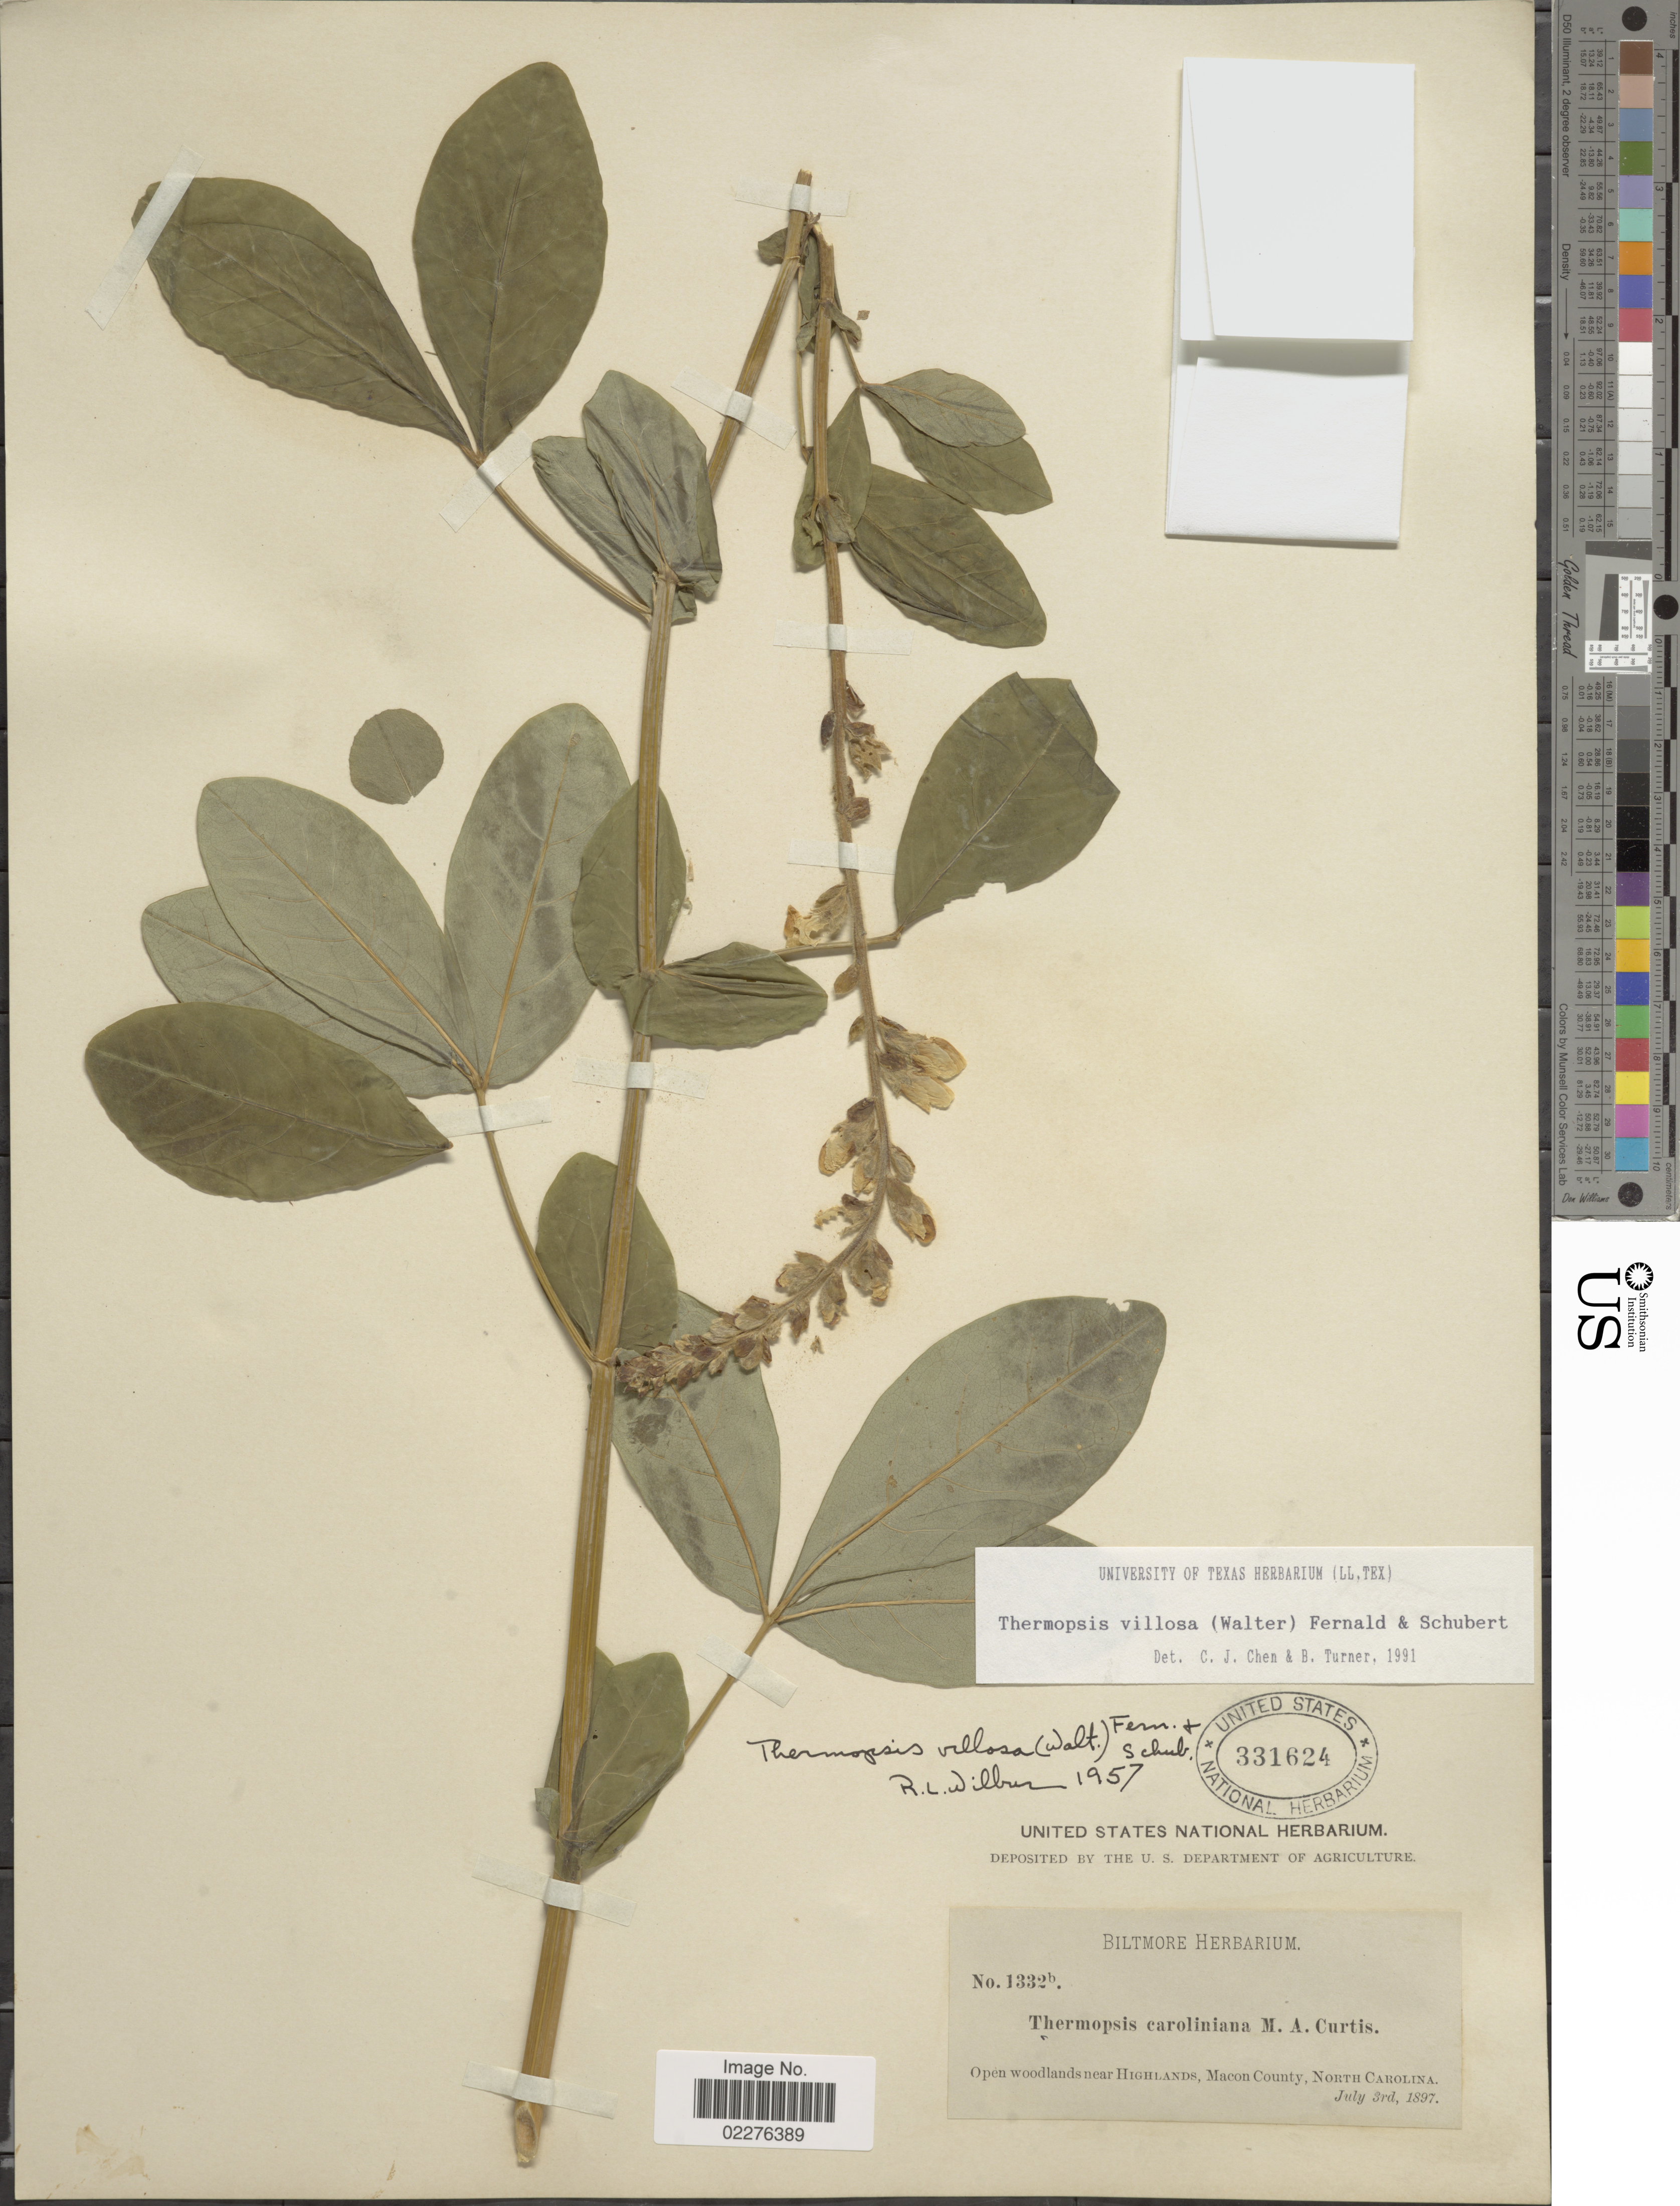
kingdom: Plantae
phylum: Tracheophyta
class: Magnoliopsida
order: Fabales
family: Fabaceae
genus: Thermopsis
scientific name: Thermopsis villosa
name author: (Walter) Fernald & B.G. Schub.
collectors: ex herb. Biltmore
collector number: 1332b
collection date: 1897-07-03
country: United States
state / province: North Carolina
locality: Open woodlands near Highlands, Macon County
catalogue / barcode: US 331624